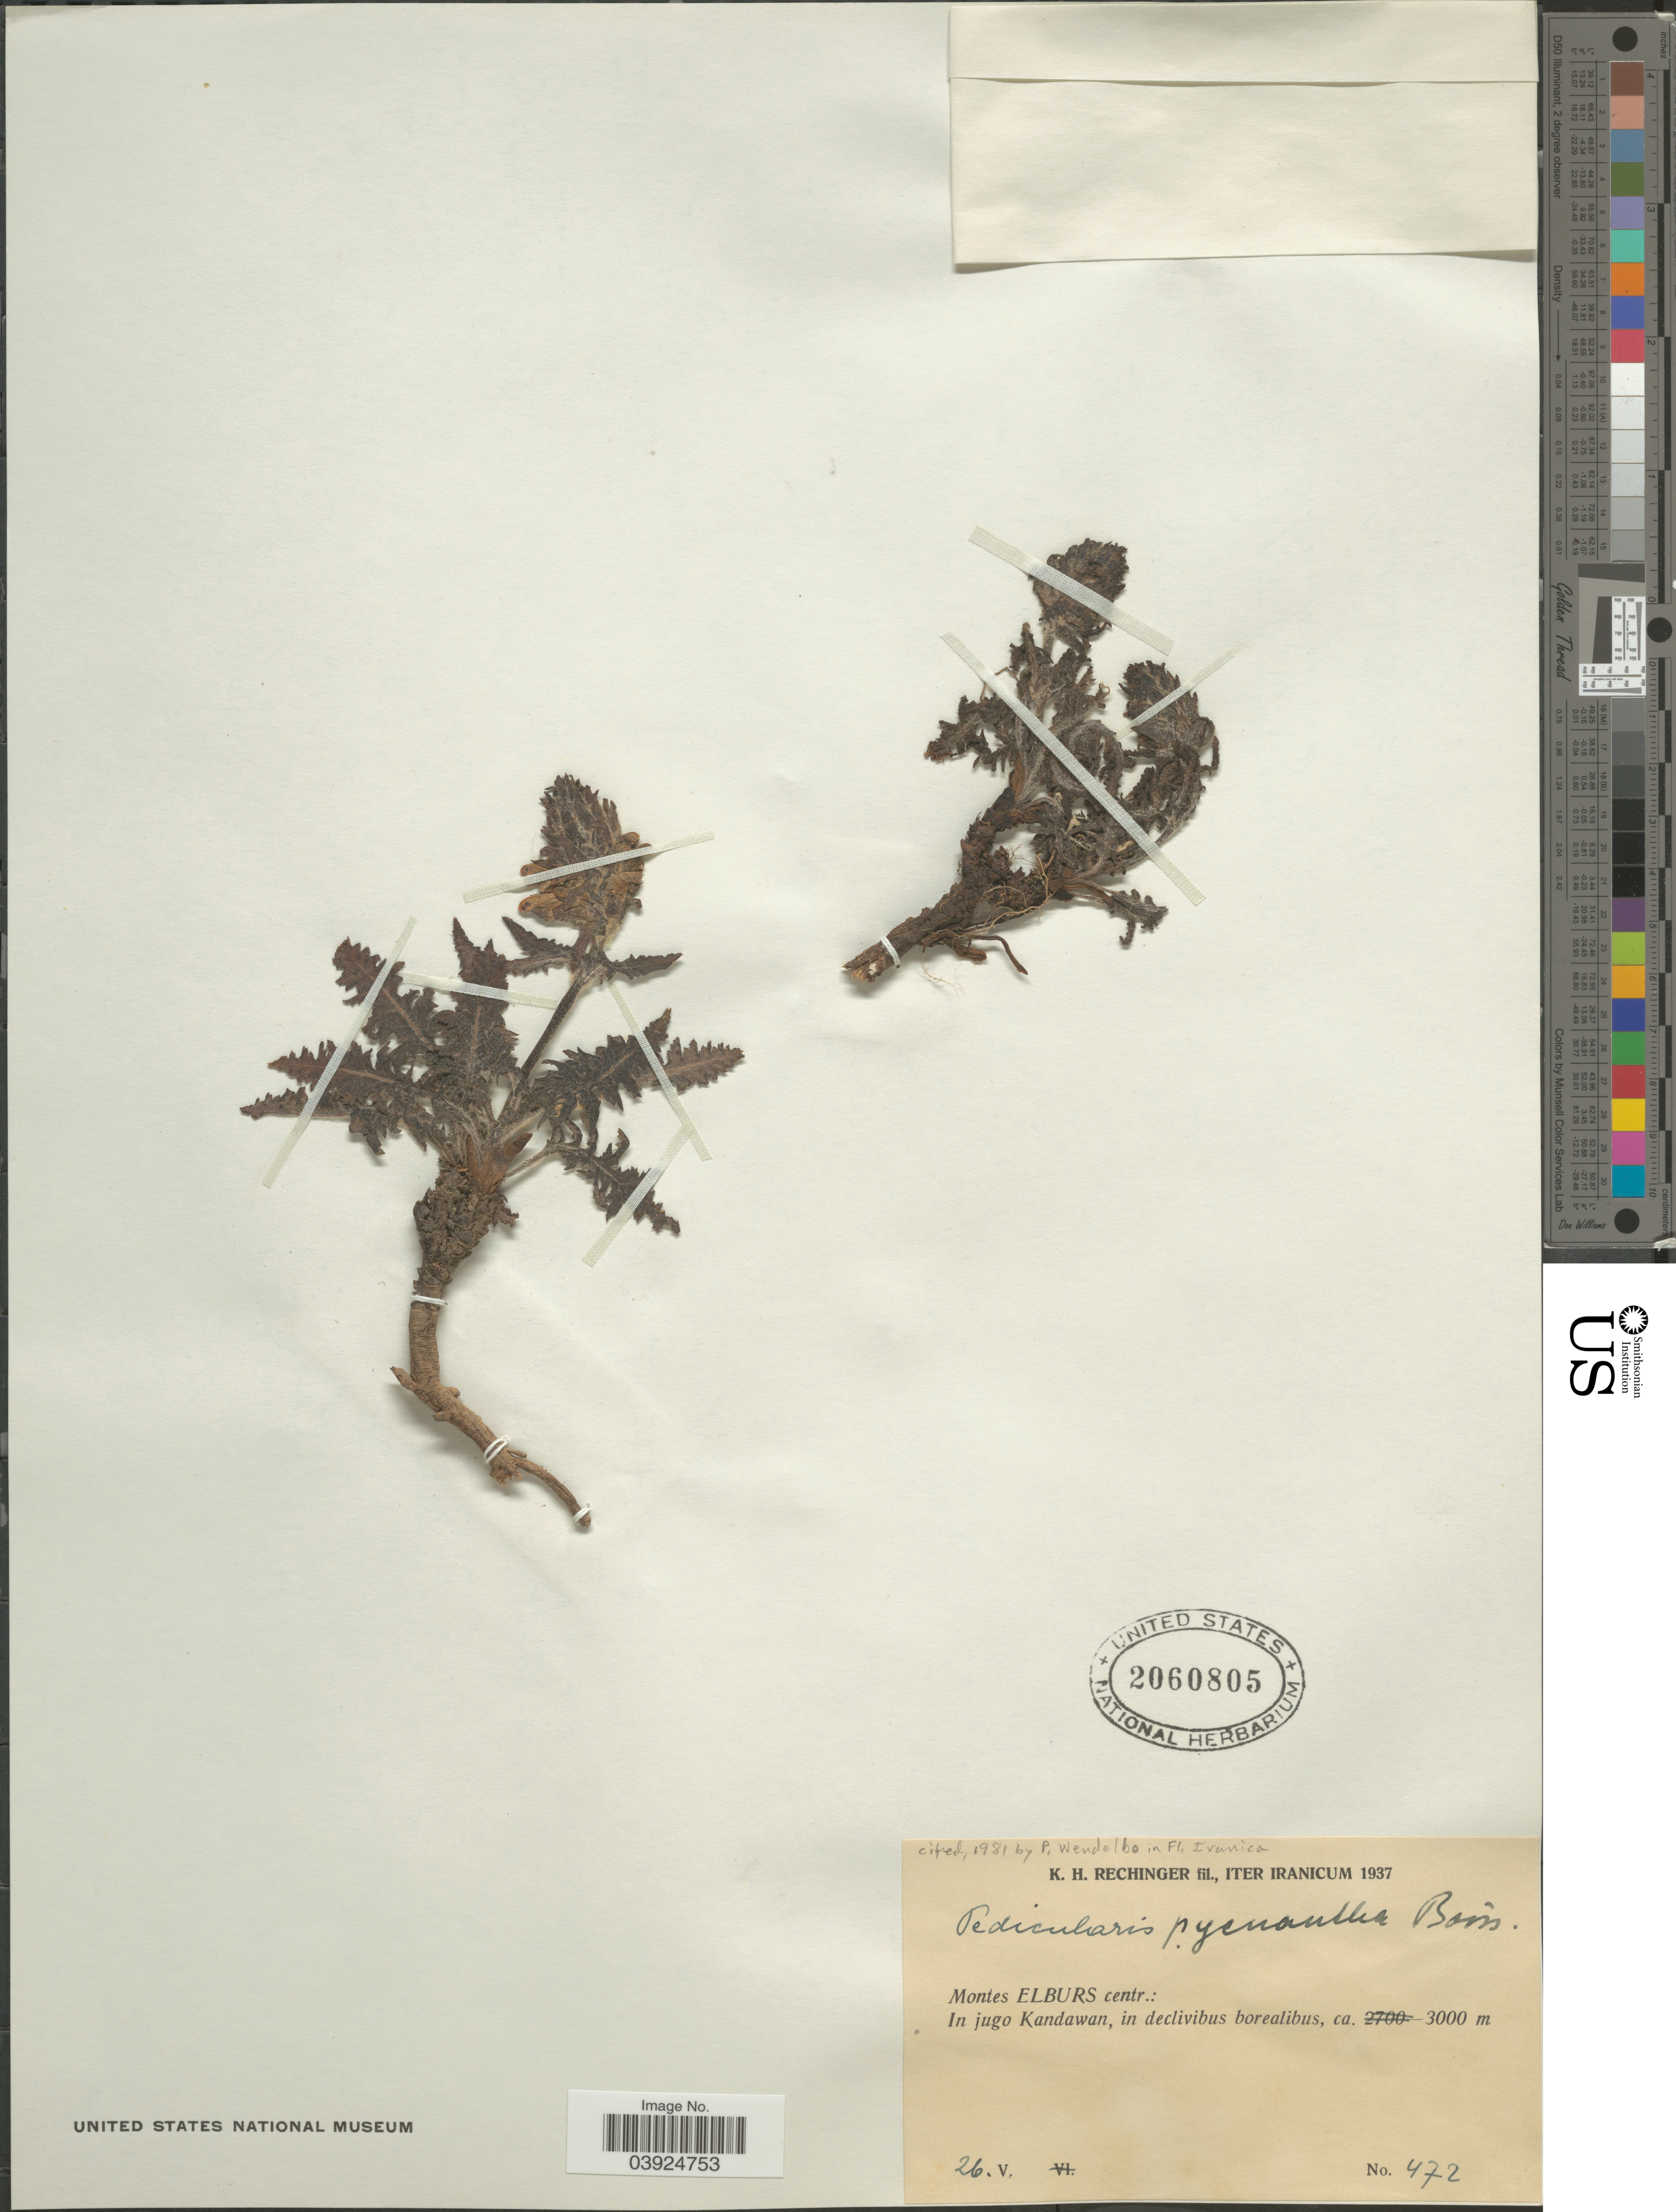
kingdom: Plantae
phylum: Tracheophyta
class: Magnoliopsida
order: Lamiales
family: Orobanchaceae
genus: Pedicularis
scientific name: Pedicularis pycnantha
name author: Boiss.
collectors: K. H. Rechinger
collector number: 472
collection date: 1937-05-26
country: Iran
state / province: Alborz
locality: Montes Elburs centr.: In jugo Kandawan, in declivibus borealibus.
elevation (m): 3000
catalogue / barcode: US 2060805